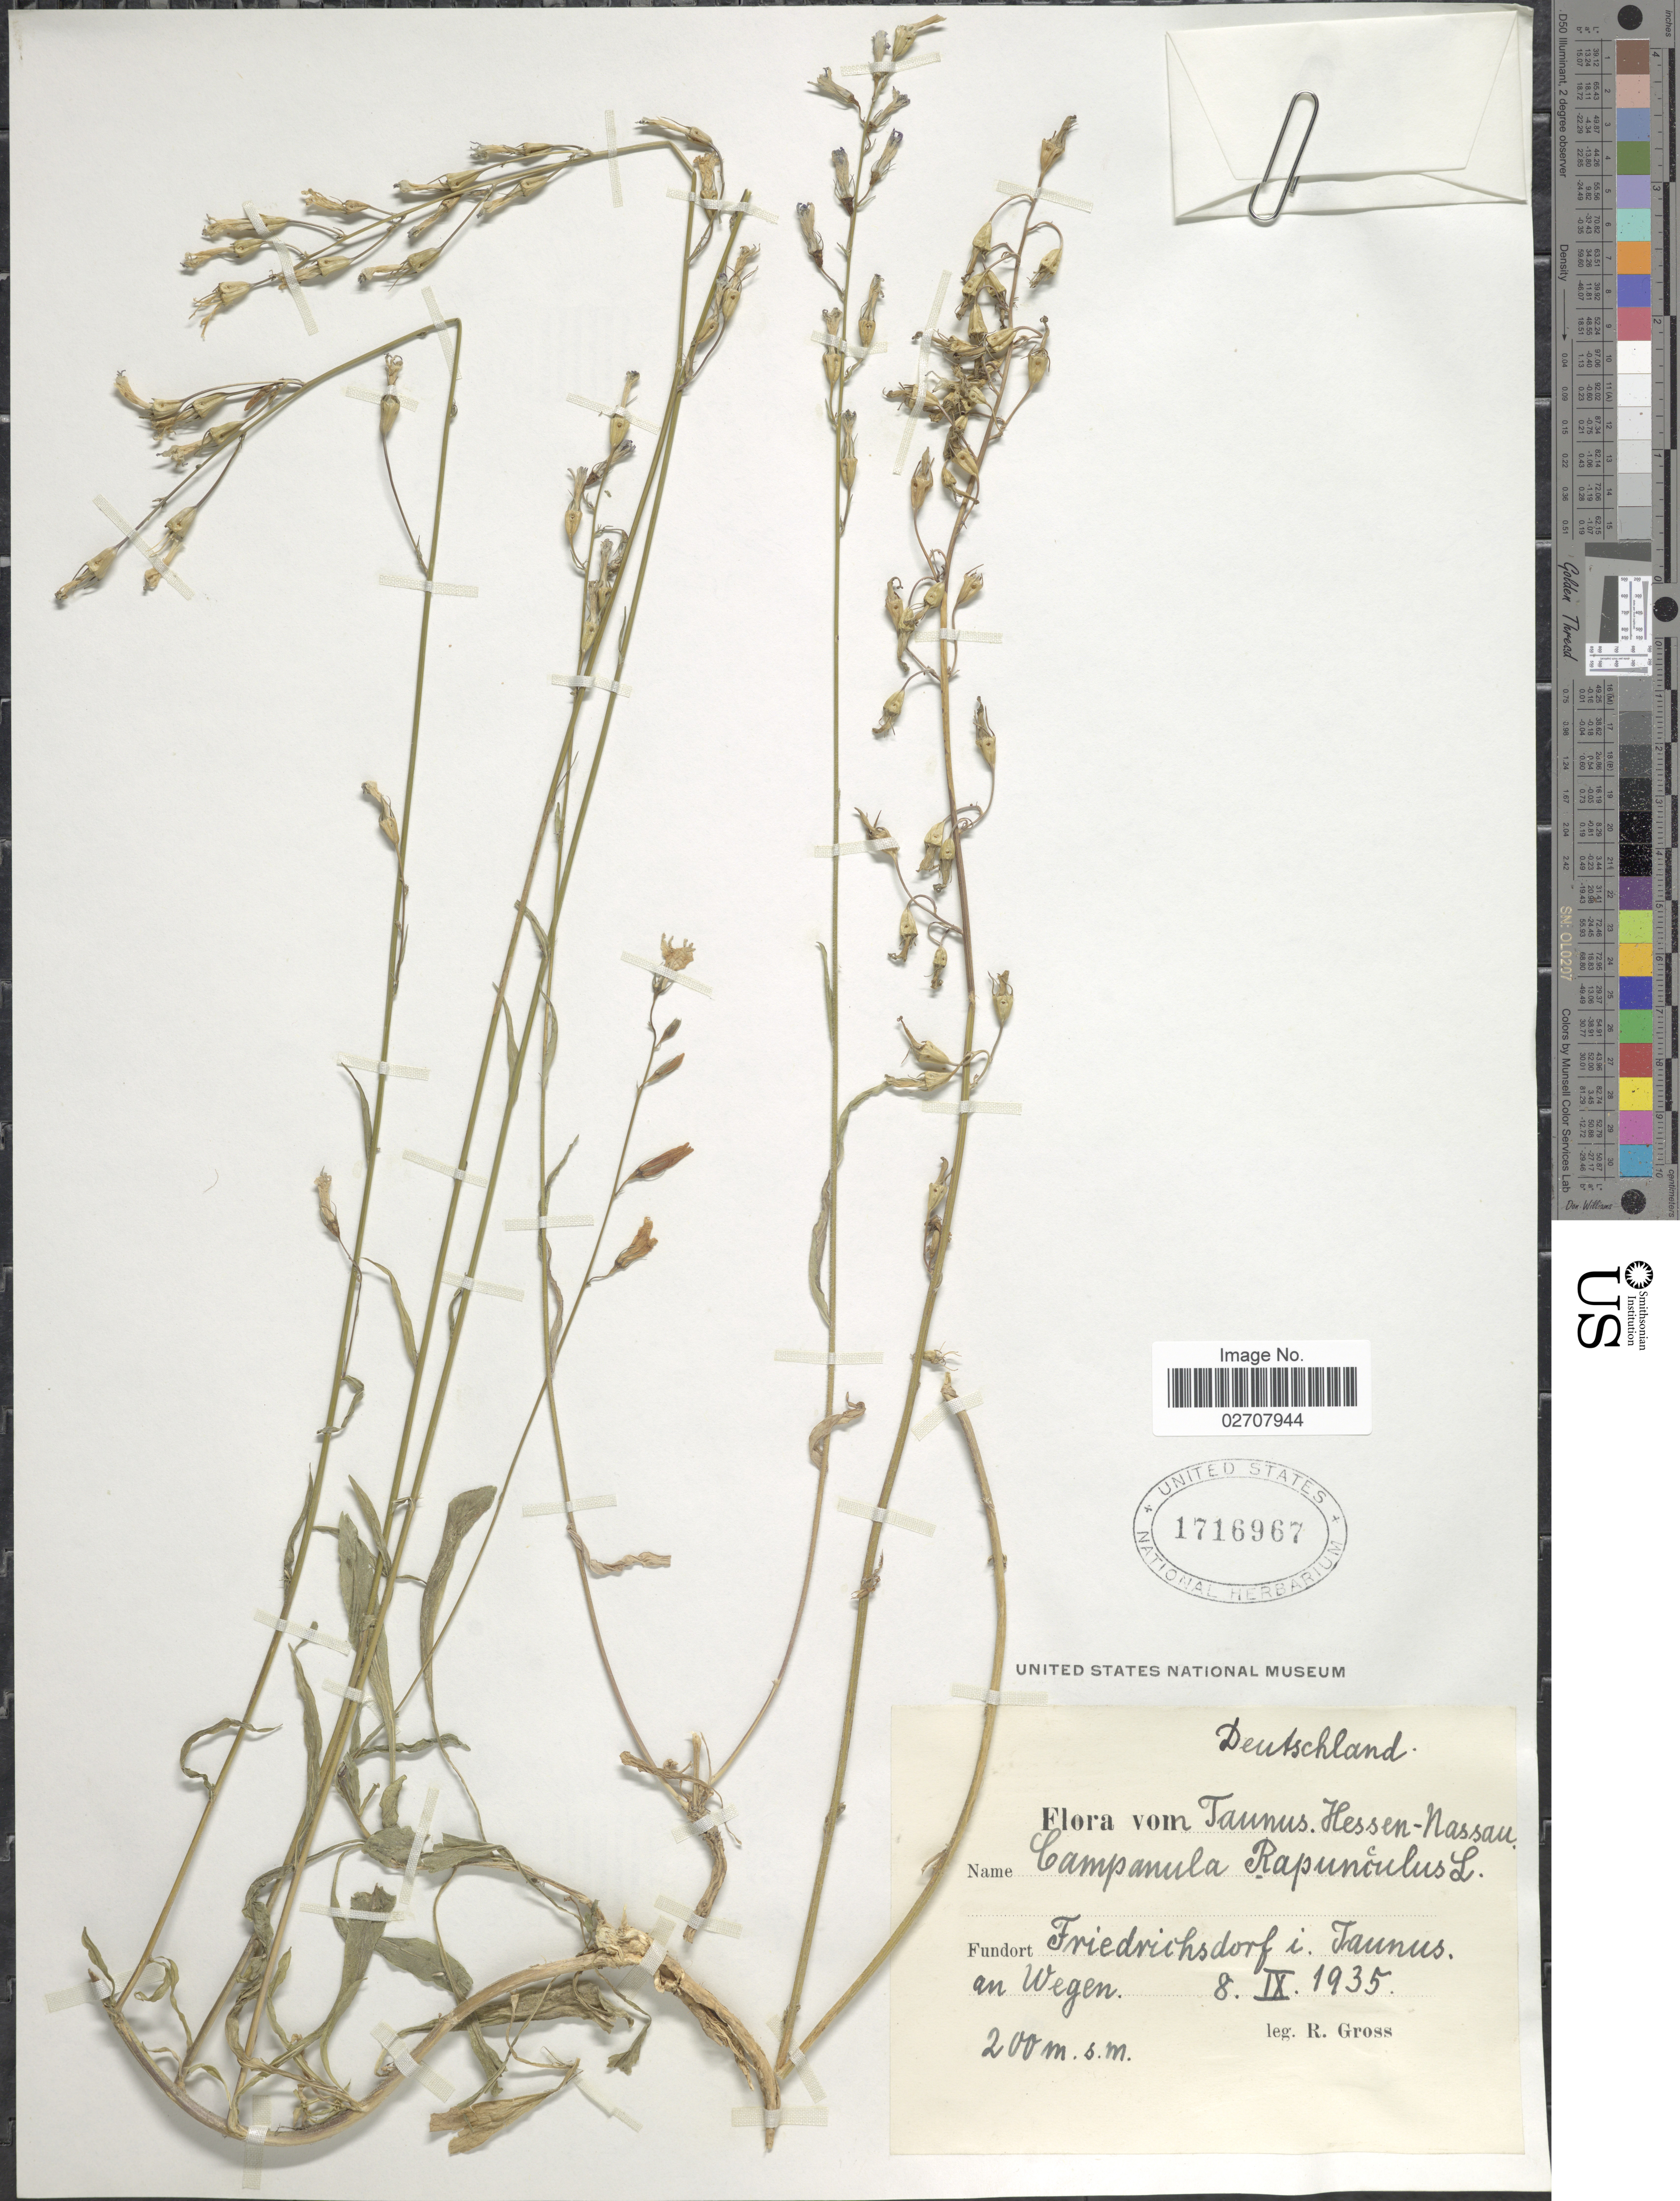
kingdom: Plantae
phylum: Tracheophyta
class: Magnoliopsida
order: Asterales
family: Campanulaceae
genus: Campanula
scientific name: Campanula rapunculus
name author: L.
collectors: R. Gross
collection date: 1935-09-08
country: Germany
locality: Deutschland, Taunus Hessen Nassau, Fundort Friederichsdorf i Taunus an Wegen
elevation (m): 200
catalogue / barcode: US 1716967